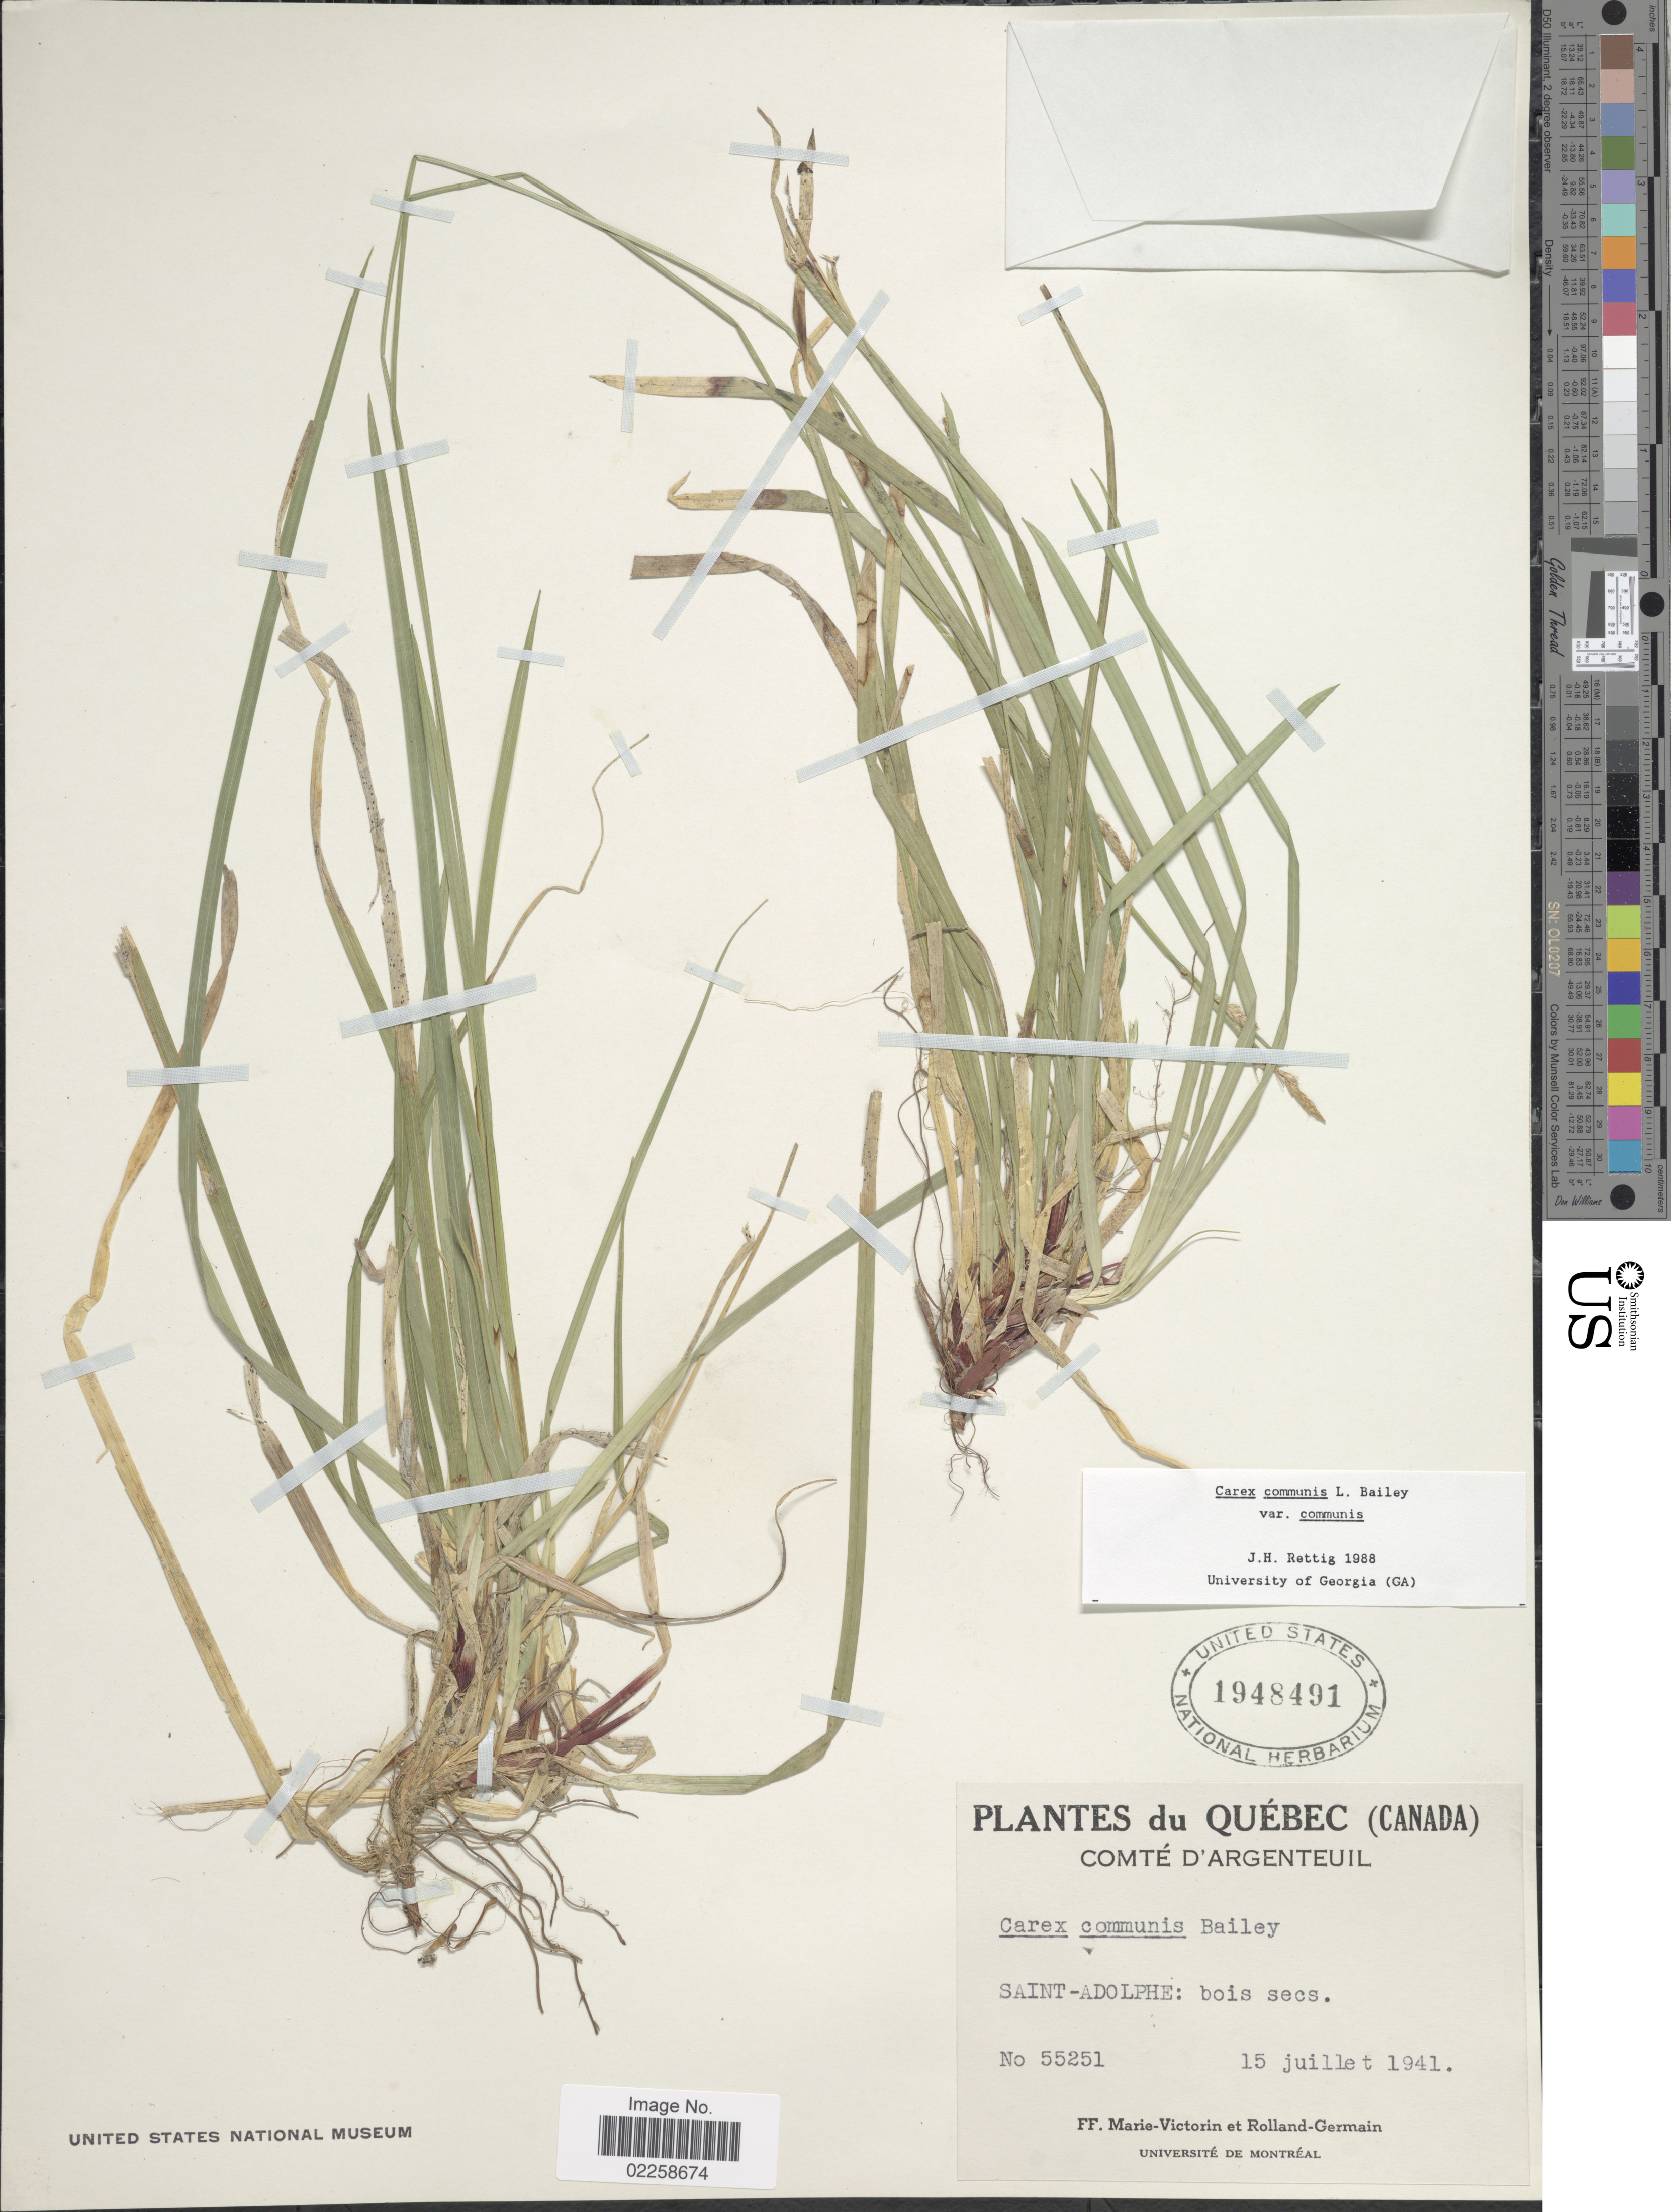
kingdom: Plantae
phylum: Tracheophyta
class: Liliopsida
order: Poales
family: Cyperaceae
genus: Carex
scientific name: Carex communis var. communis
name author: L.H. Bailey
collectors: F. Marie-Victorin & Rolland-Germain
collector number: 55251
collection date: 1941-07-15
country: Canada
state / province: Quebec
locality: Comte D'Argenteuil, Saint-Adolphe: bois secs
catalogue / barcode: US 1948491